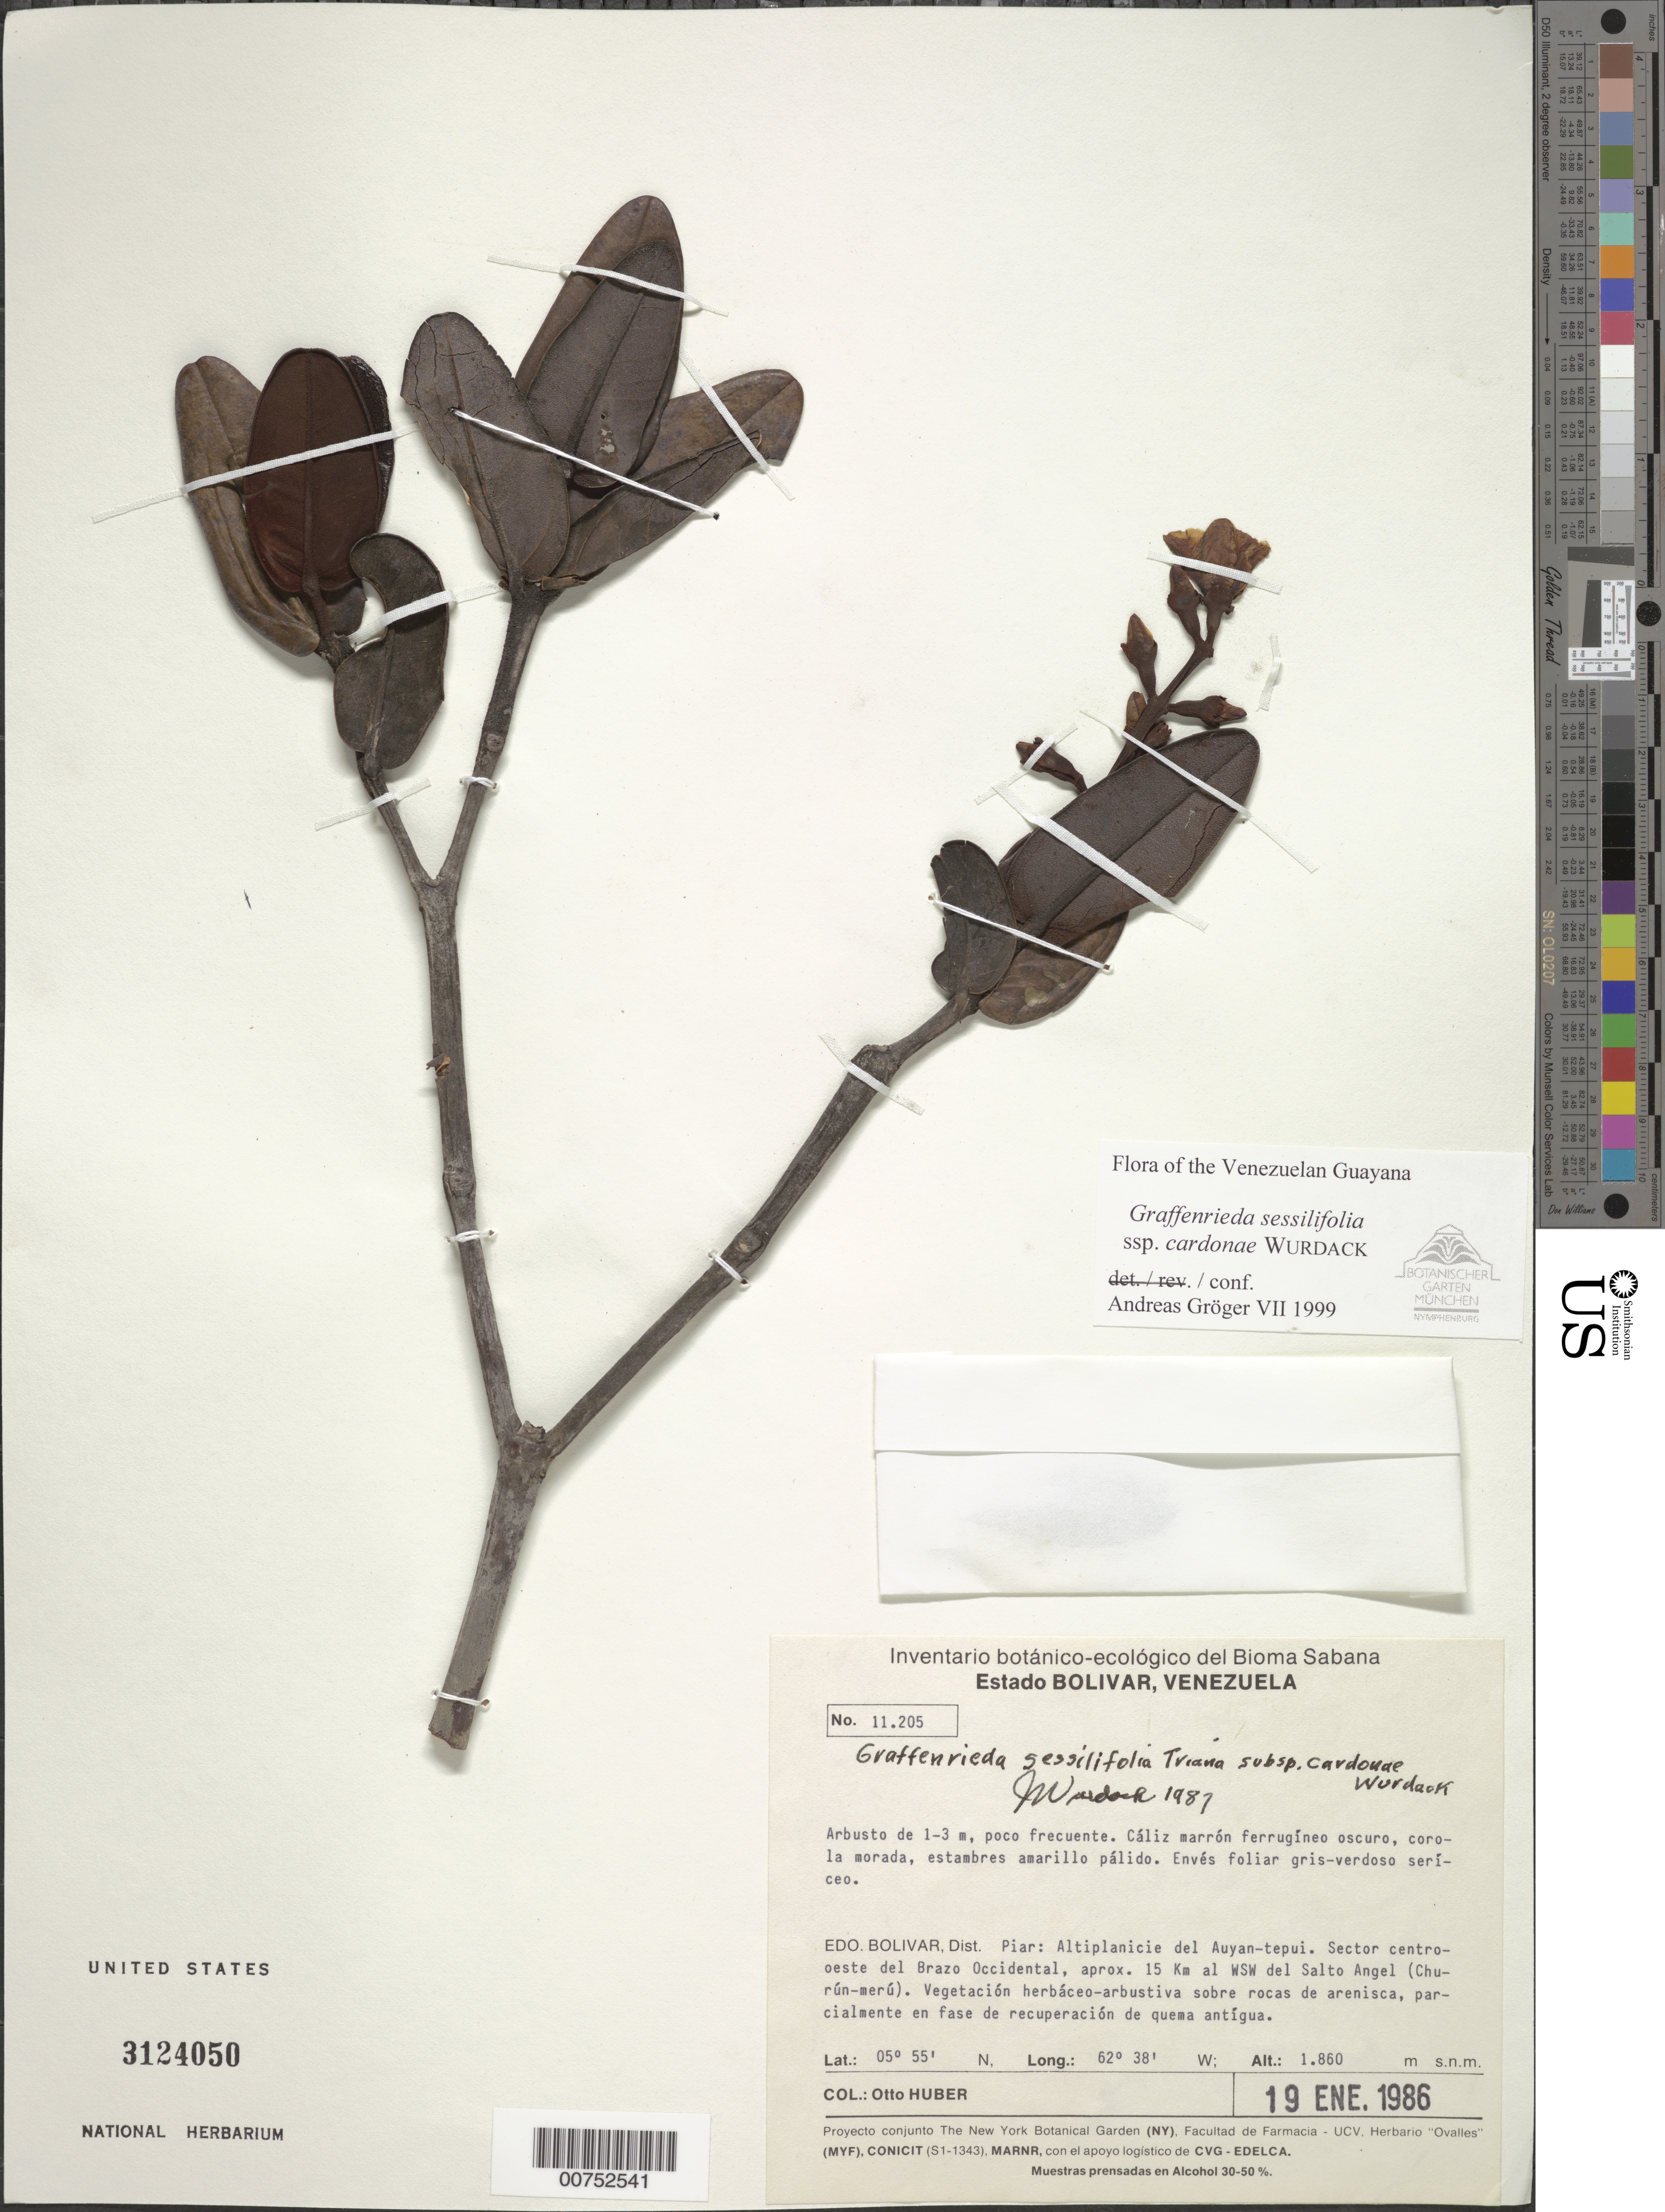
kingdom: Plantae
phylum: Tracheophyta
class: Magnoliopsida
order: Myrtales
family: Melastomataceae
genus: Graffenrieda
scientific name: Graffenrieda sessilifolia subsp. cardonae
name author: Wurdack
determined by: Gröger, A.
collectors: O. Huber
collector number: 11205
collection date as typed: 19-Jan-86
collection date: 1986-01-19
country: Venezuela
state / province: Bolívar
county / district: Piar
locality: Auyan-tepuí, centro-oeste del Brazo Occidental, 15 km WSW Salto Angel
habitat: Vegetación herbáceo-arbustiva sobre rocas de arenisca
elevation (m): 1860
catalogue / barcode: US 3124050